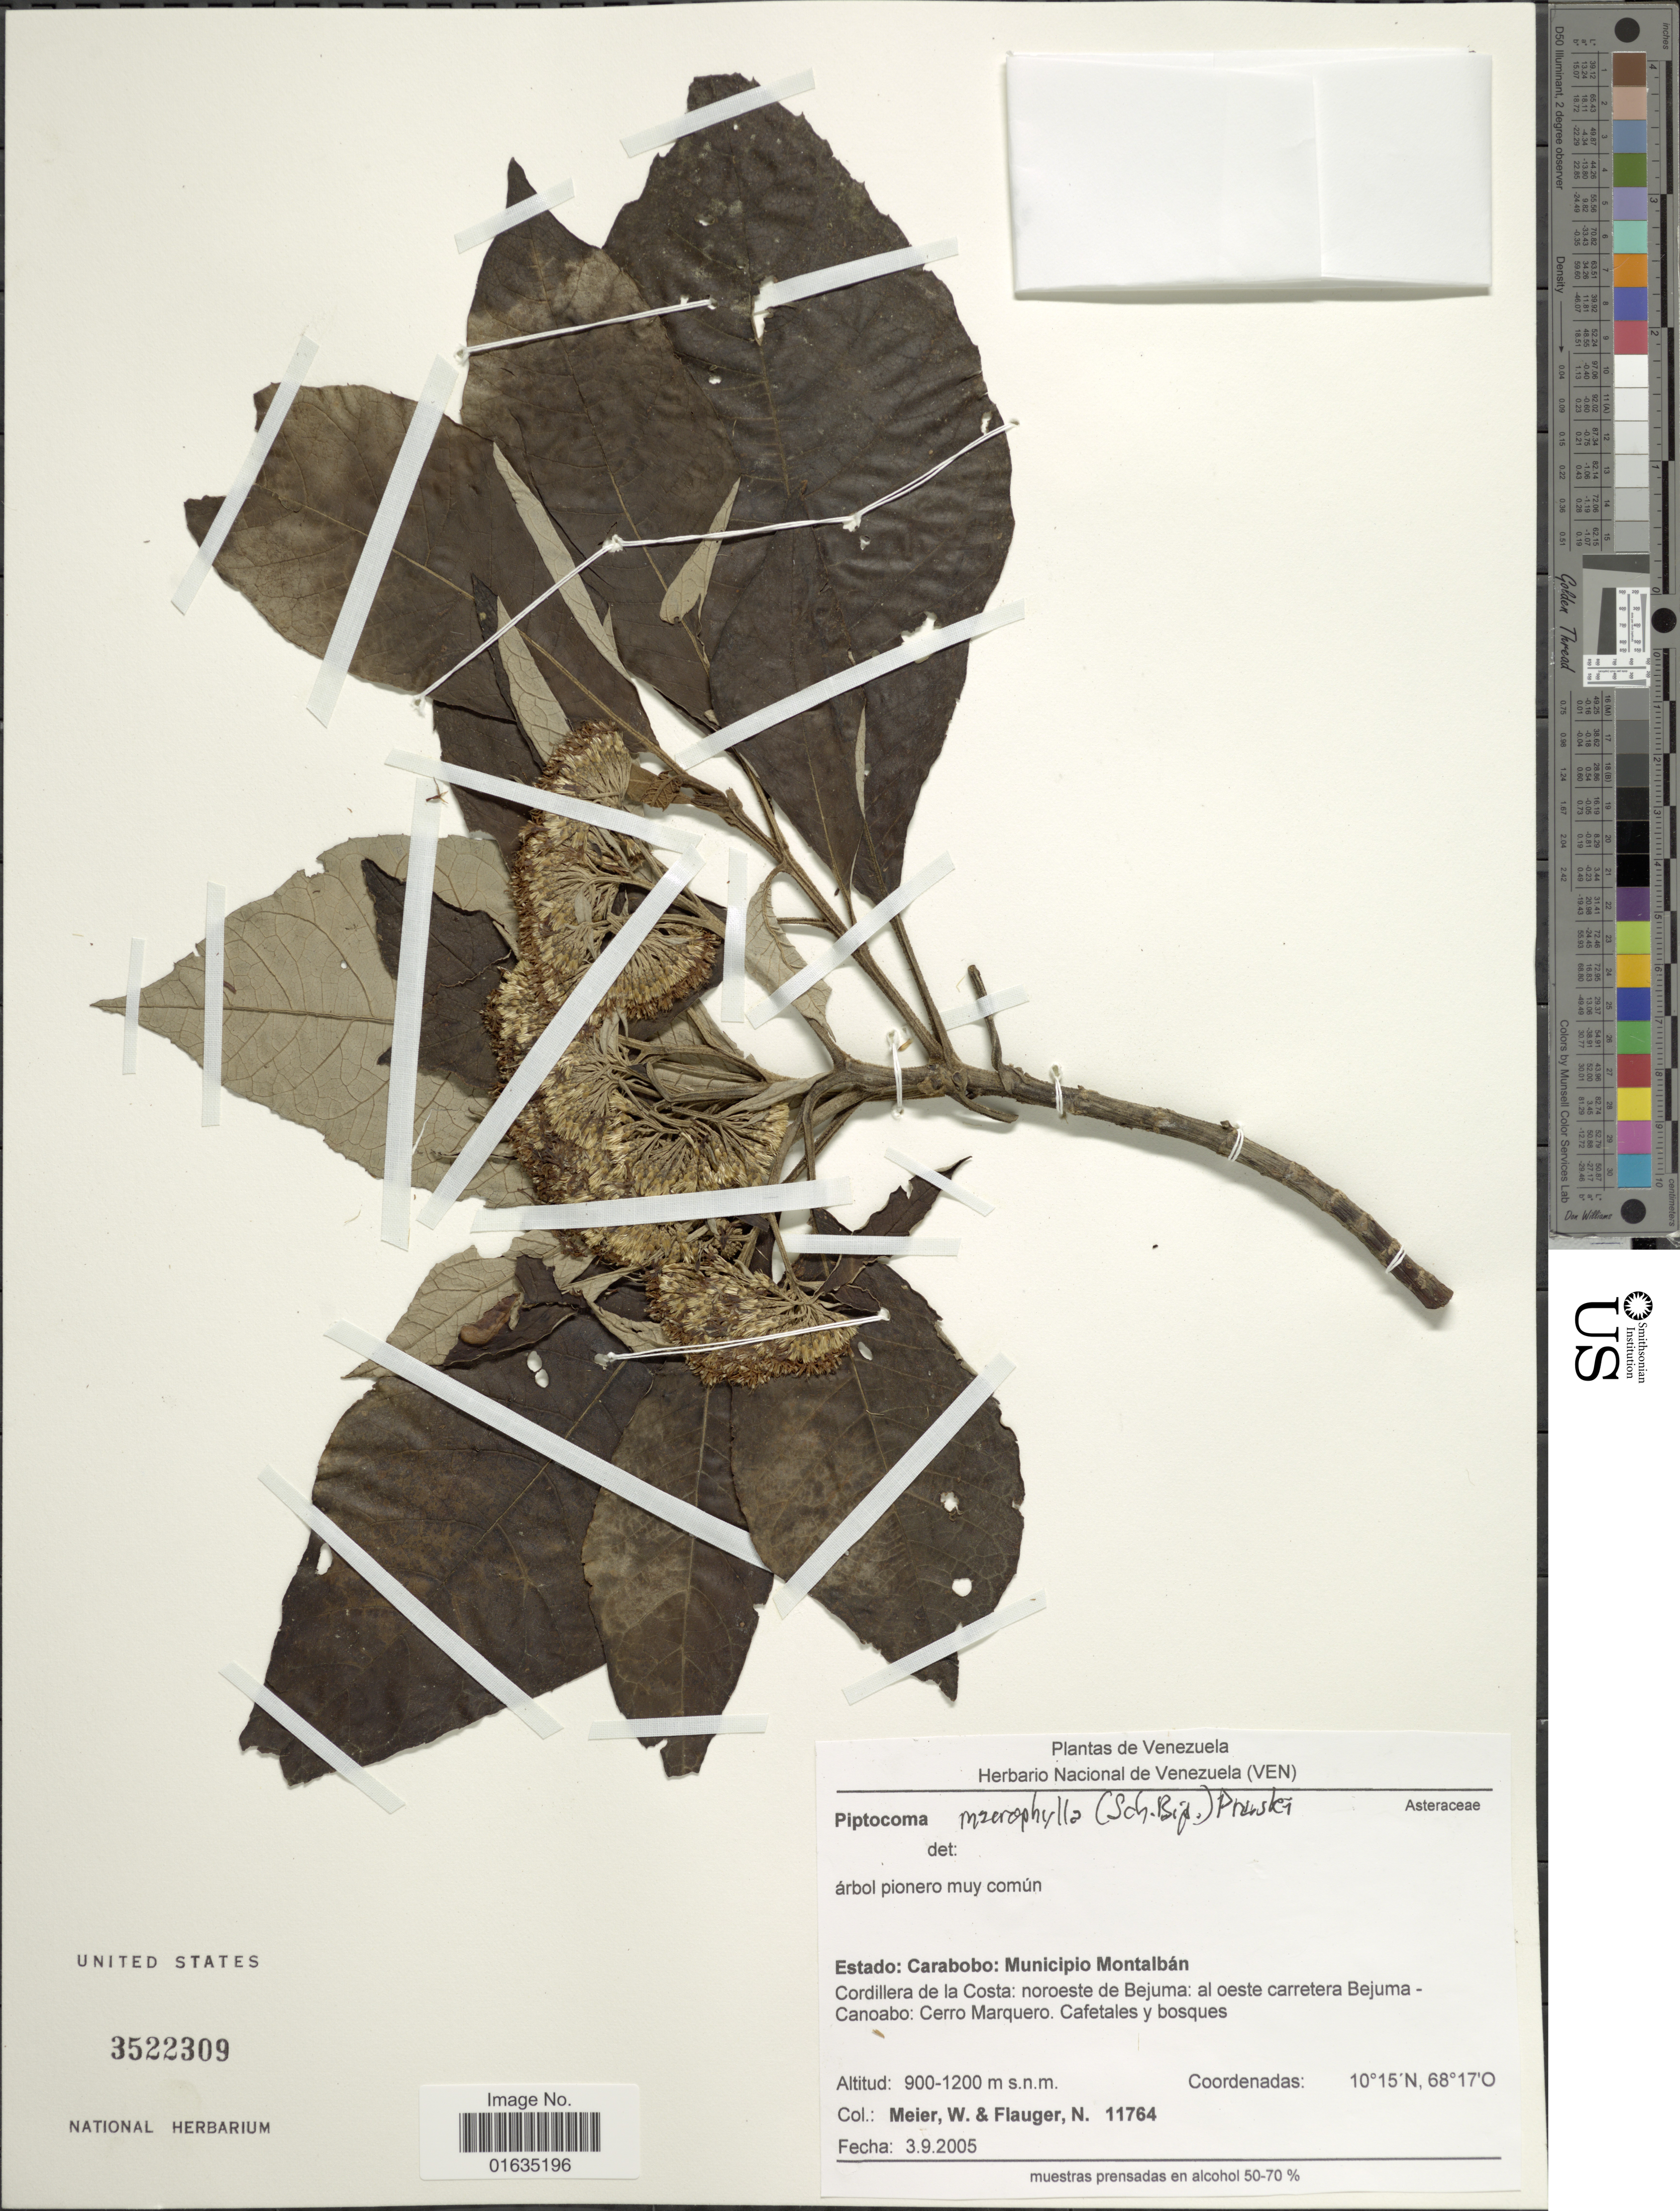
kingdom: Plantae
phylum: Tracheophyta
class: Magnoliopsida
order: Asterales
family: Asteraceae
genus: Piptocoma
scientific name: Piptocoma macrophylla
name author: (Sch. Bip.) Pruski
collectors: W. Meier & N. Flauger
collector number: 11764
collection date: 2005-09-03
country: Venezuela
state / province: Carabobo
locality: Estado Carabobo, Municipio Montalban, Cordillera de la Costa, noroeste de Bejuma, al oeste carretera Bejuma-Canoabo, Cerro Marquero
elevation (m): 900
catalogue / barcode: US 3522309